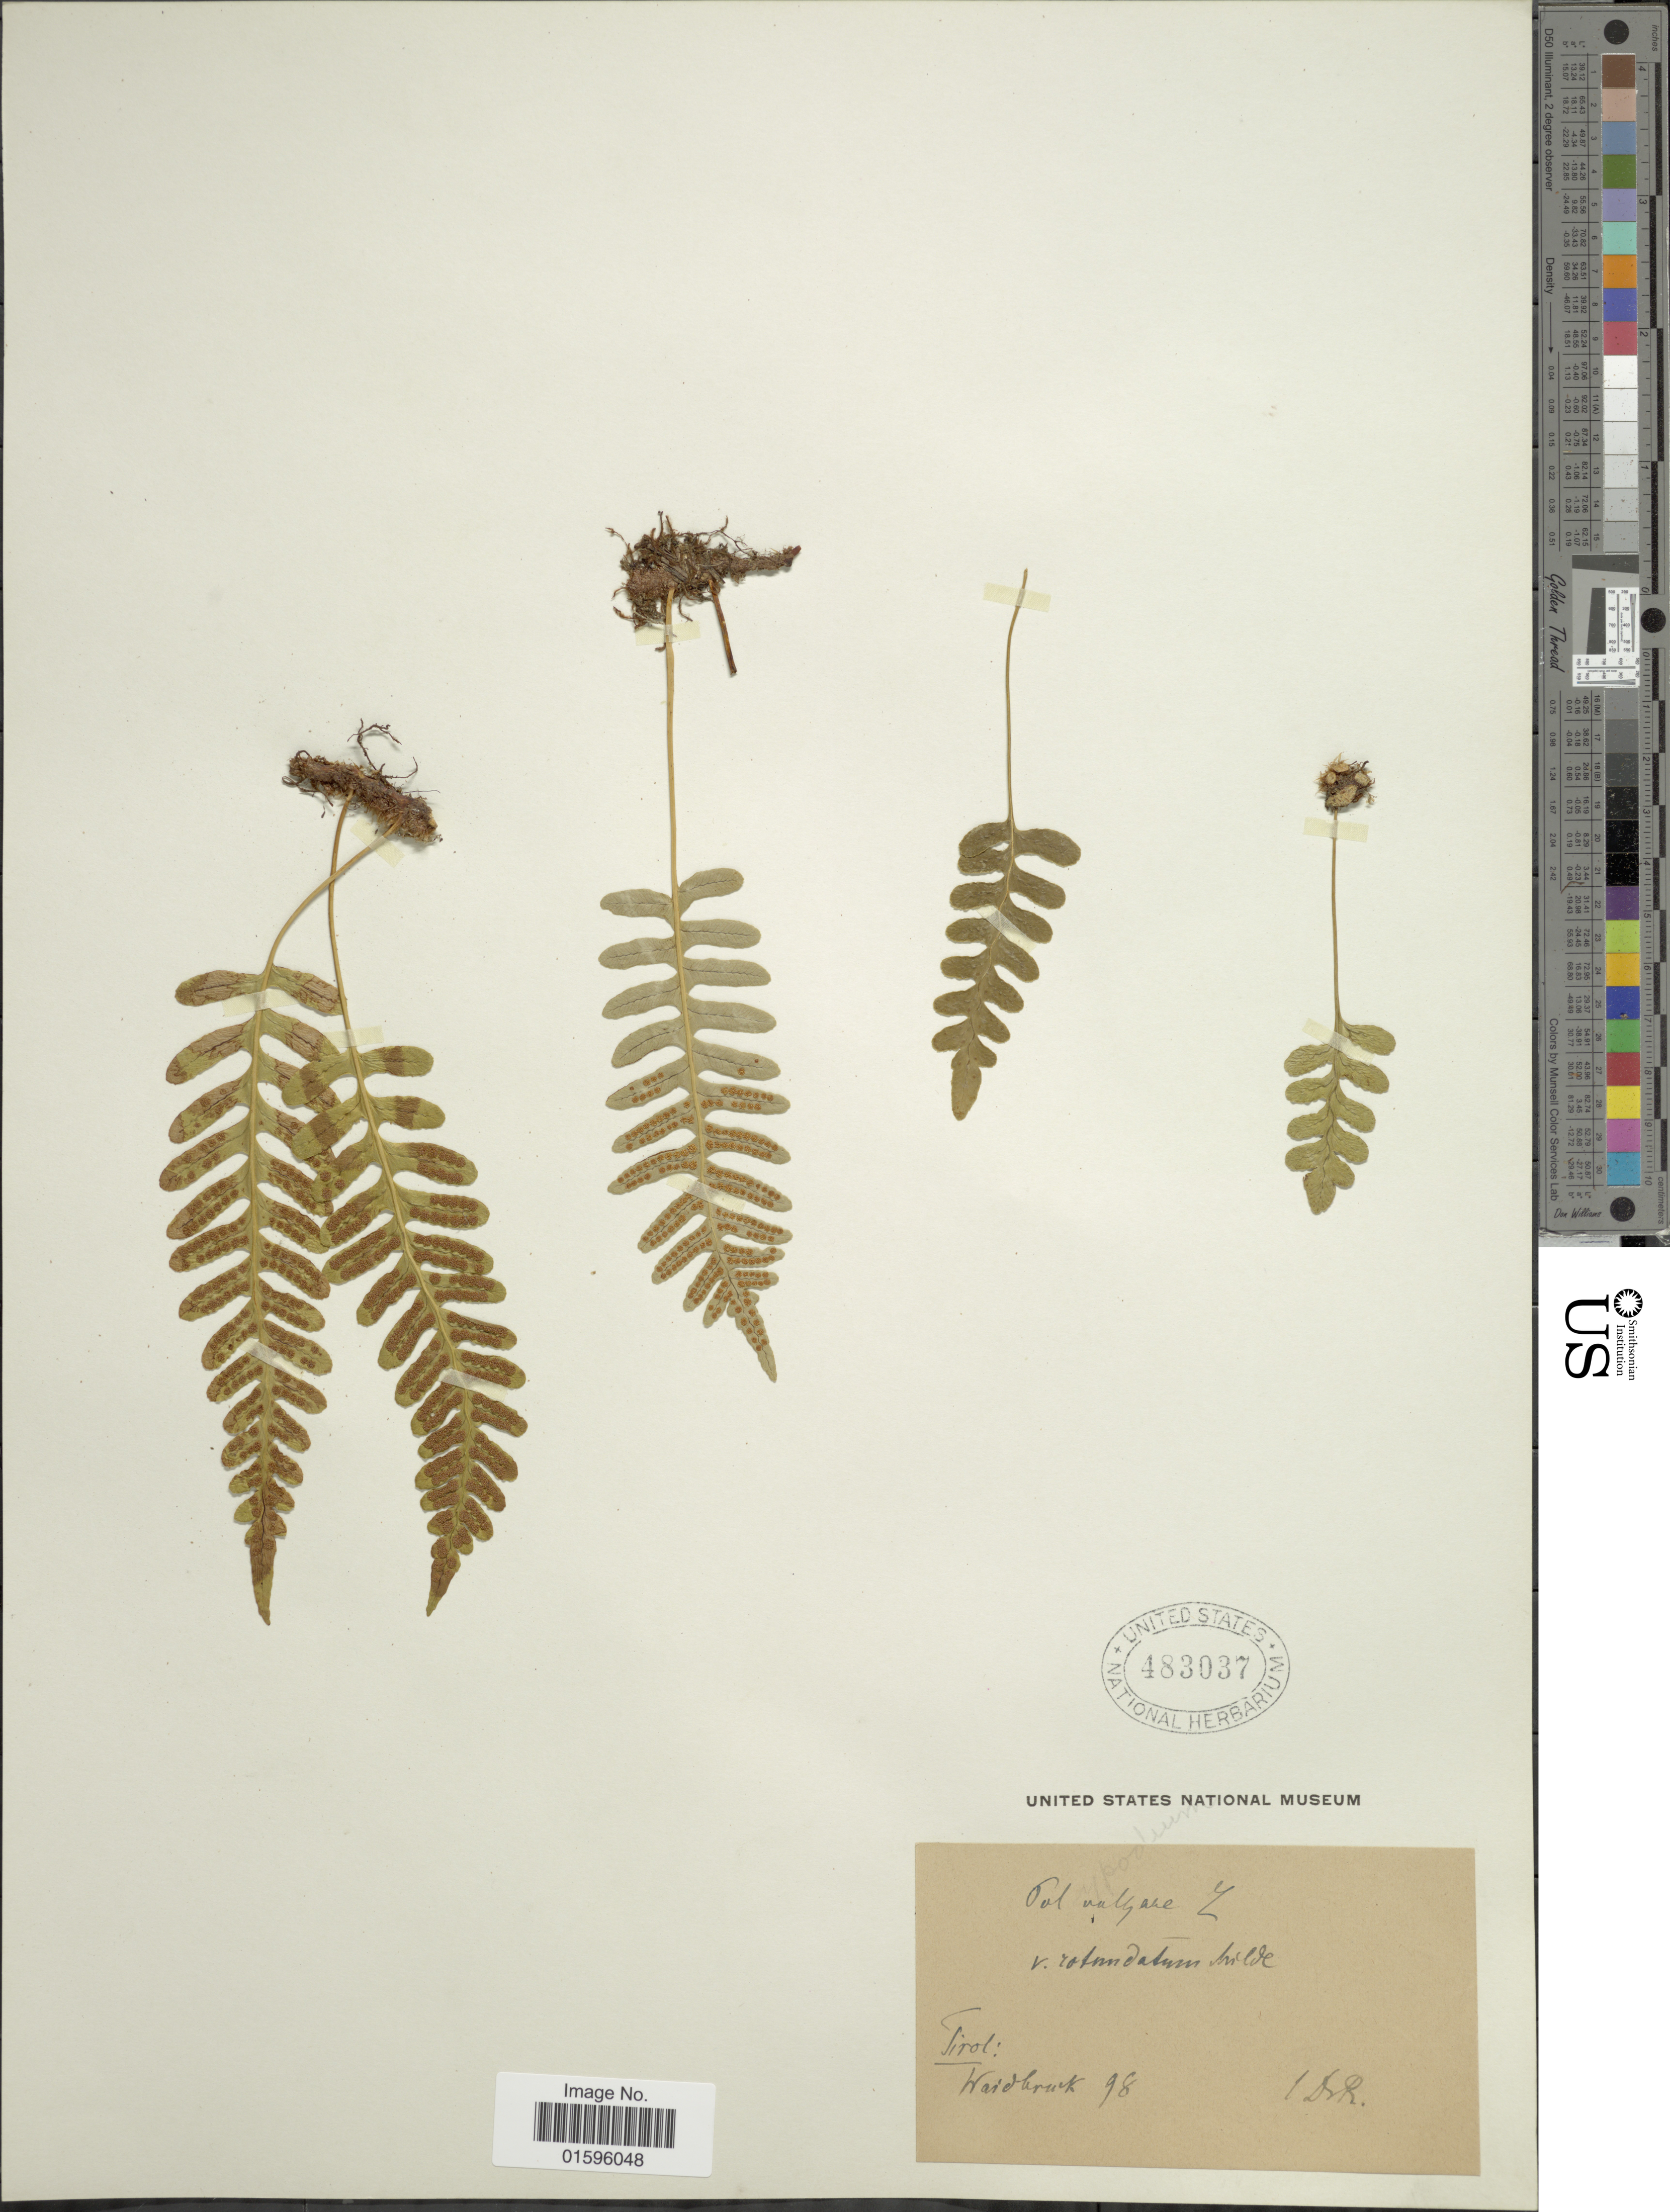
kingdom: Plantae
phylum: Tracheophyta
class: Polypodiopsida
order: Polypodiales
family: Polypodiaceae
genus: Polypodium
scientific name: Polypodium vulgare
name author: L.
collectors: Waidbruck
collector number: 98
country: Austria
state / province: Tirol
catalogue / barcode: US 483037